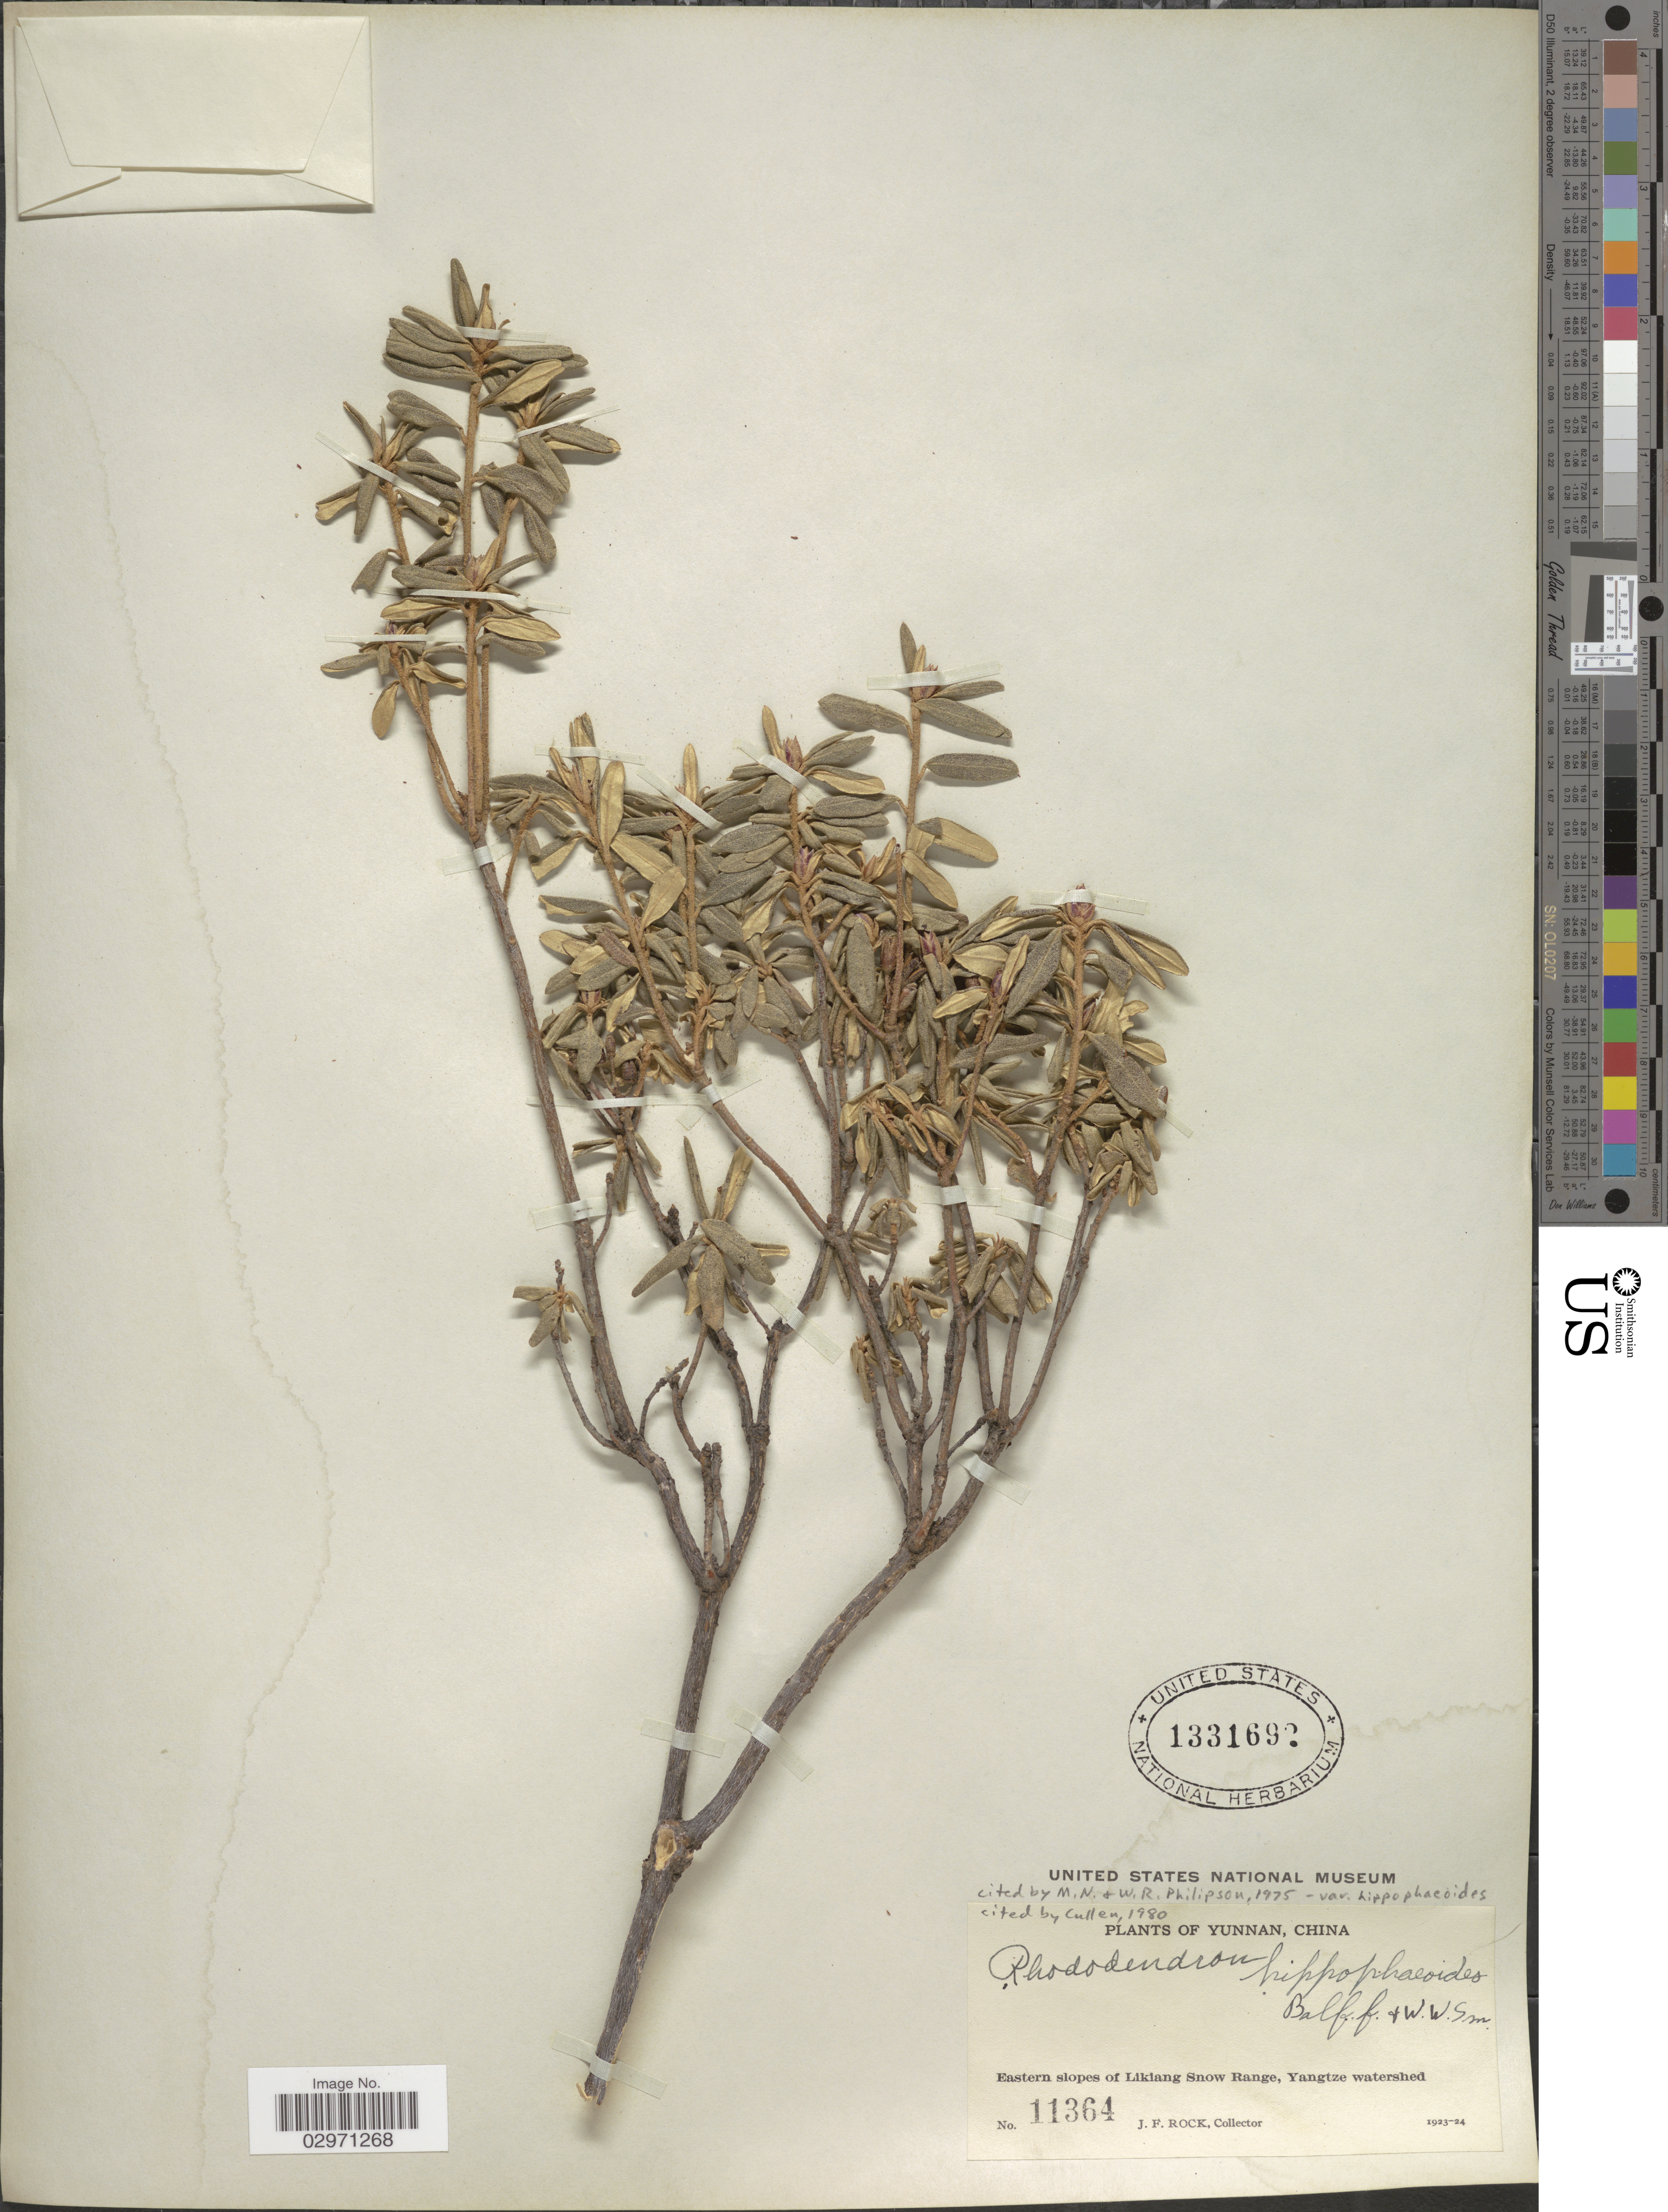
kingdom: Plantae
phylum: Tracheophyta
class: Magnoliopsida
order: Ericales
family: Ericaceae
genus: Rhododendron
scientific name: Rhododendron hippophaeoides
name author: Balf. f. & W.W. Sm.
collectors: J. Rock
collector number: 11364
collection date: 1923/1924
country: China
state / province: Yunnan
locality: Eastern slopes of Likiang Snow Range, Yangtze watershed.